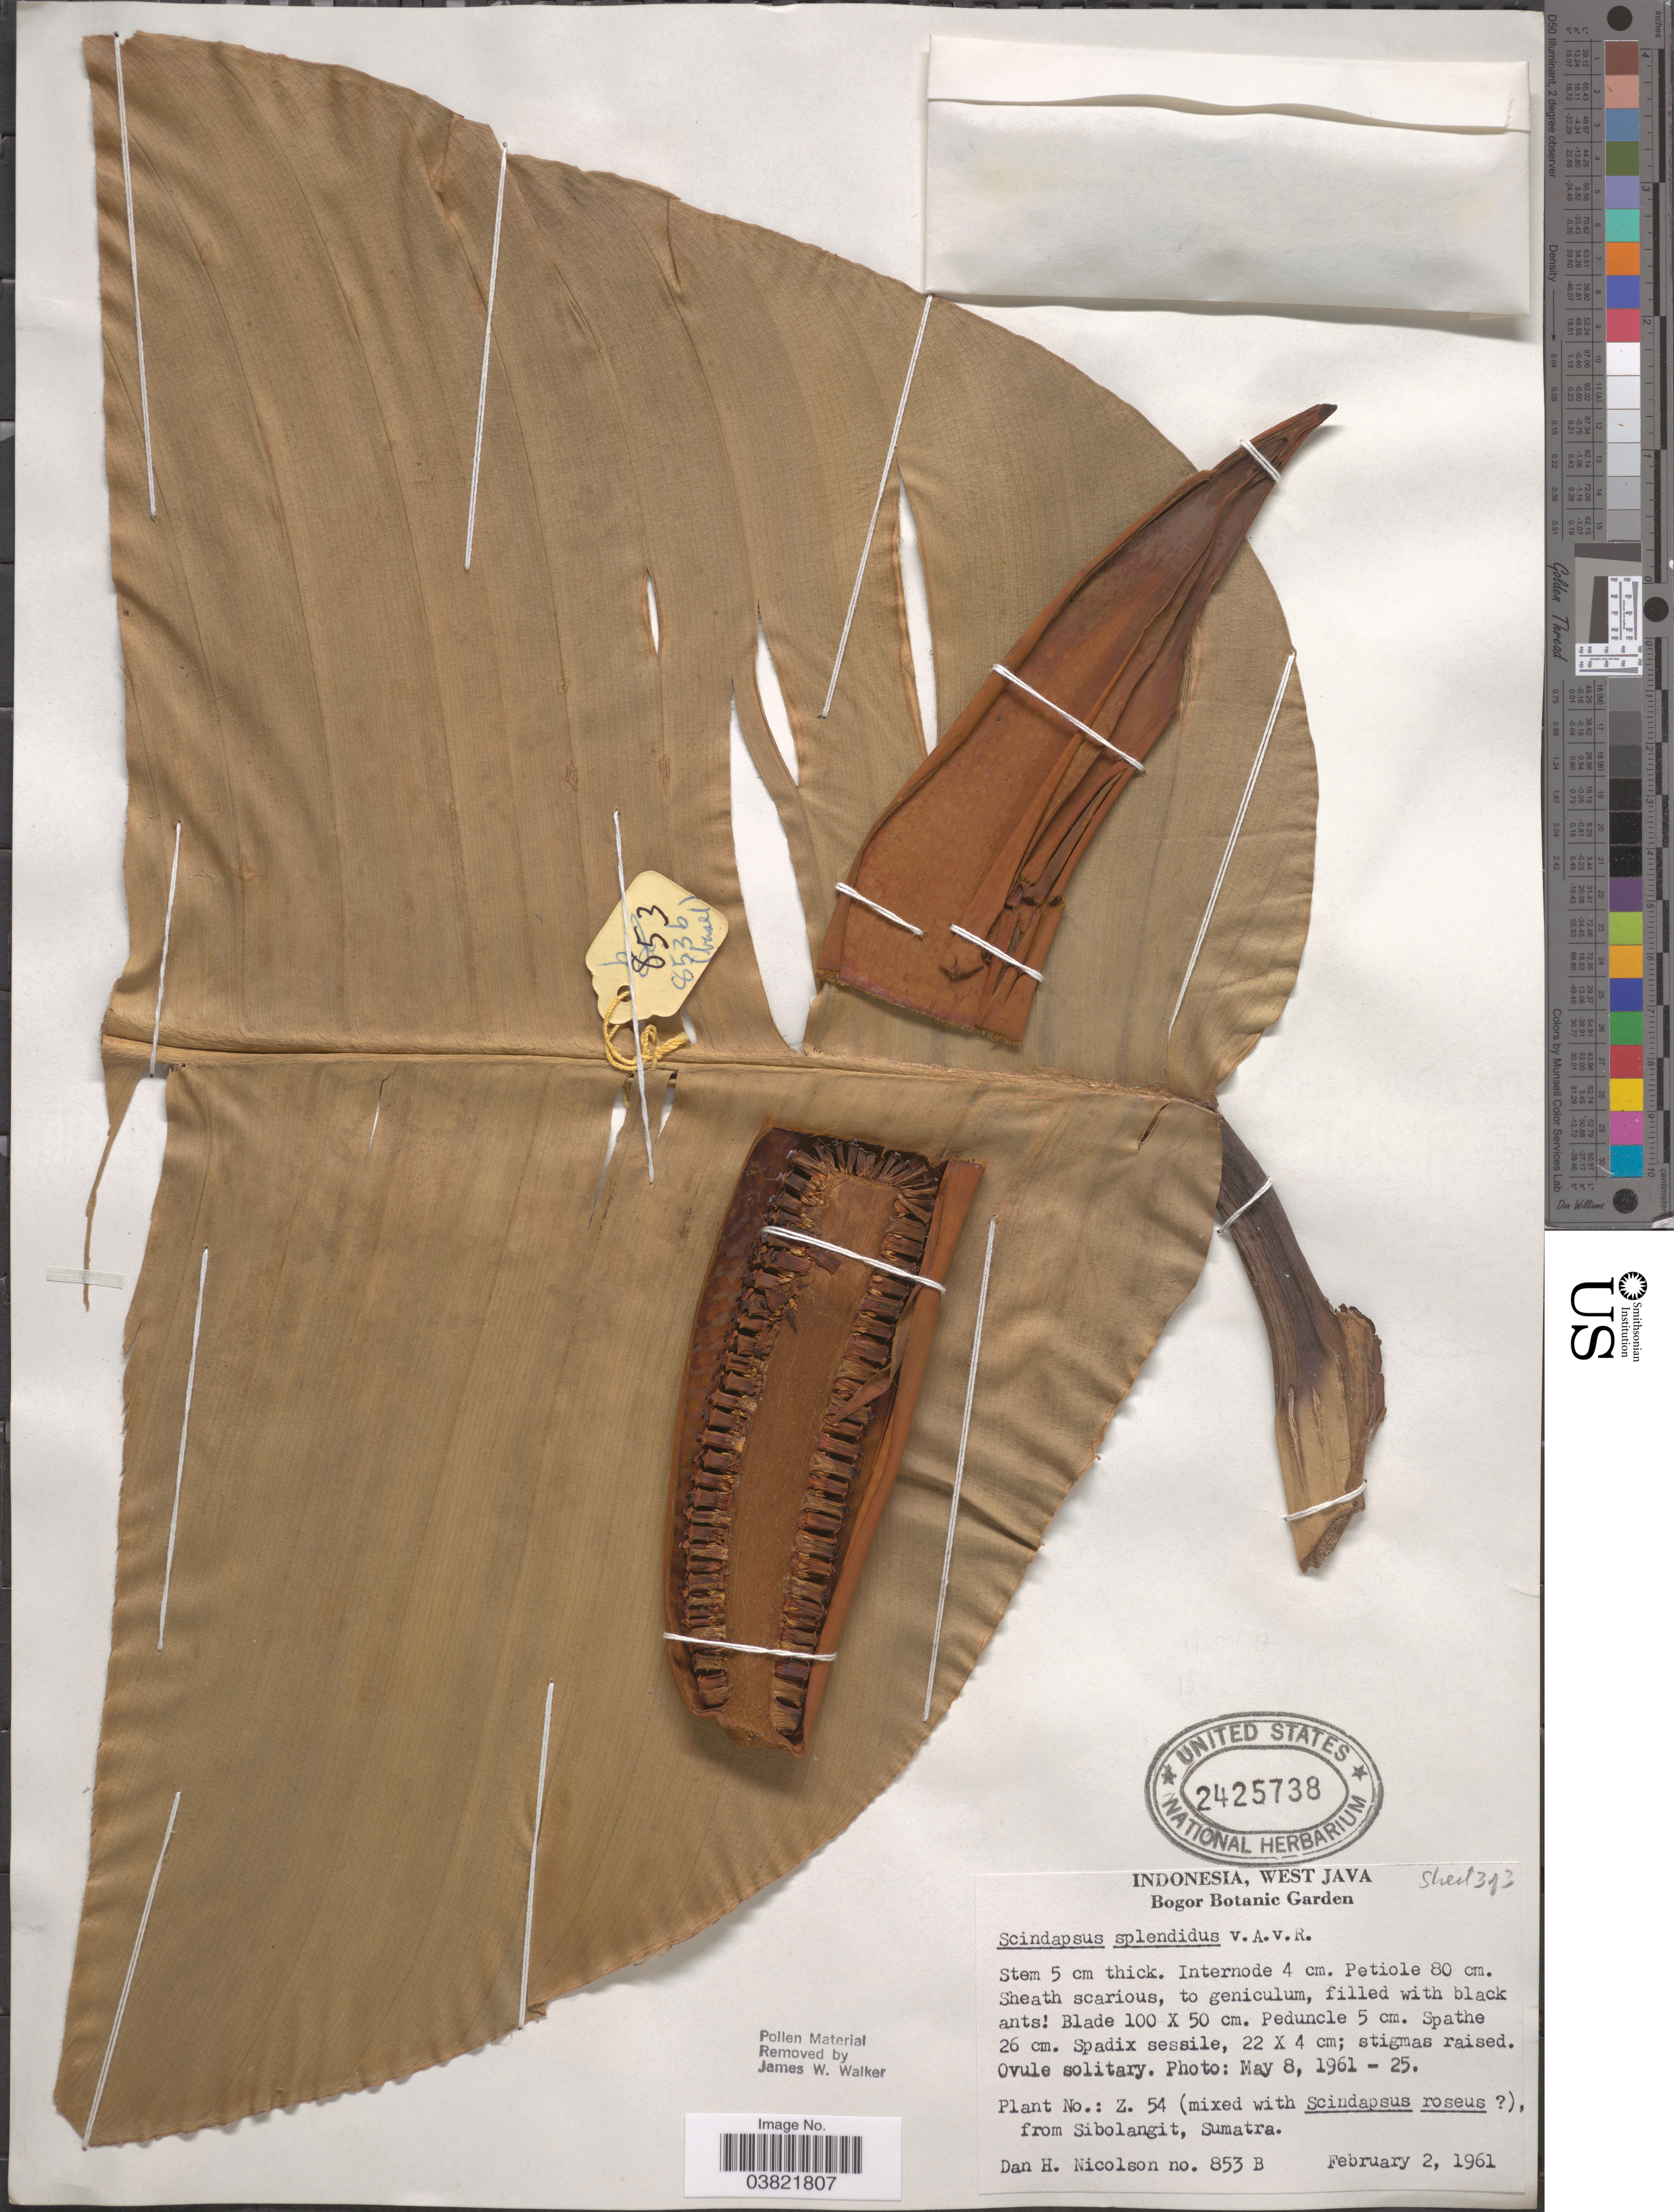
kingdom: Plantae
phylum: Tracheophyta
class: Liliopsida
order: Alismatales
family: Araceae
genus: Scindapsus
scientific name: Scindapsus splendidus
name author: Alderw.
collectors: D. H. Nicolson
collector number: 853B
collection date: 1961-02-02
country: Indonesia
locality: West Java, Bogor Botanic Garden.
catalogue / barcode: US 2425738